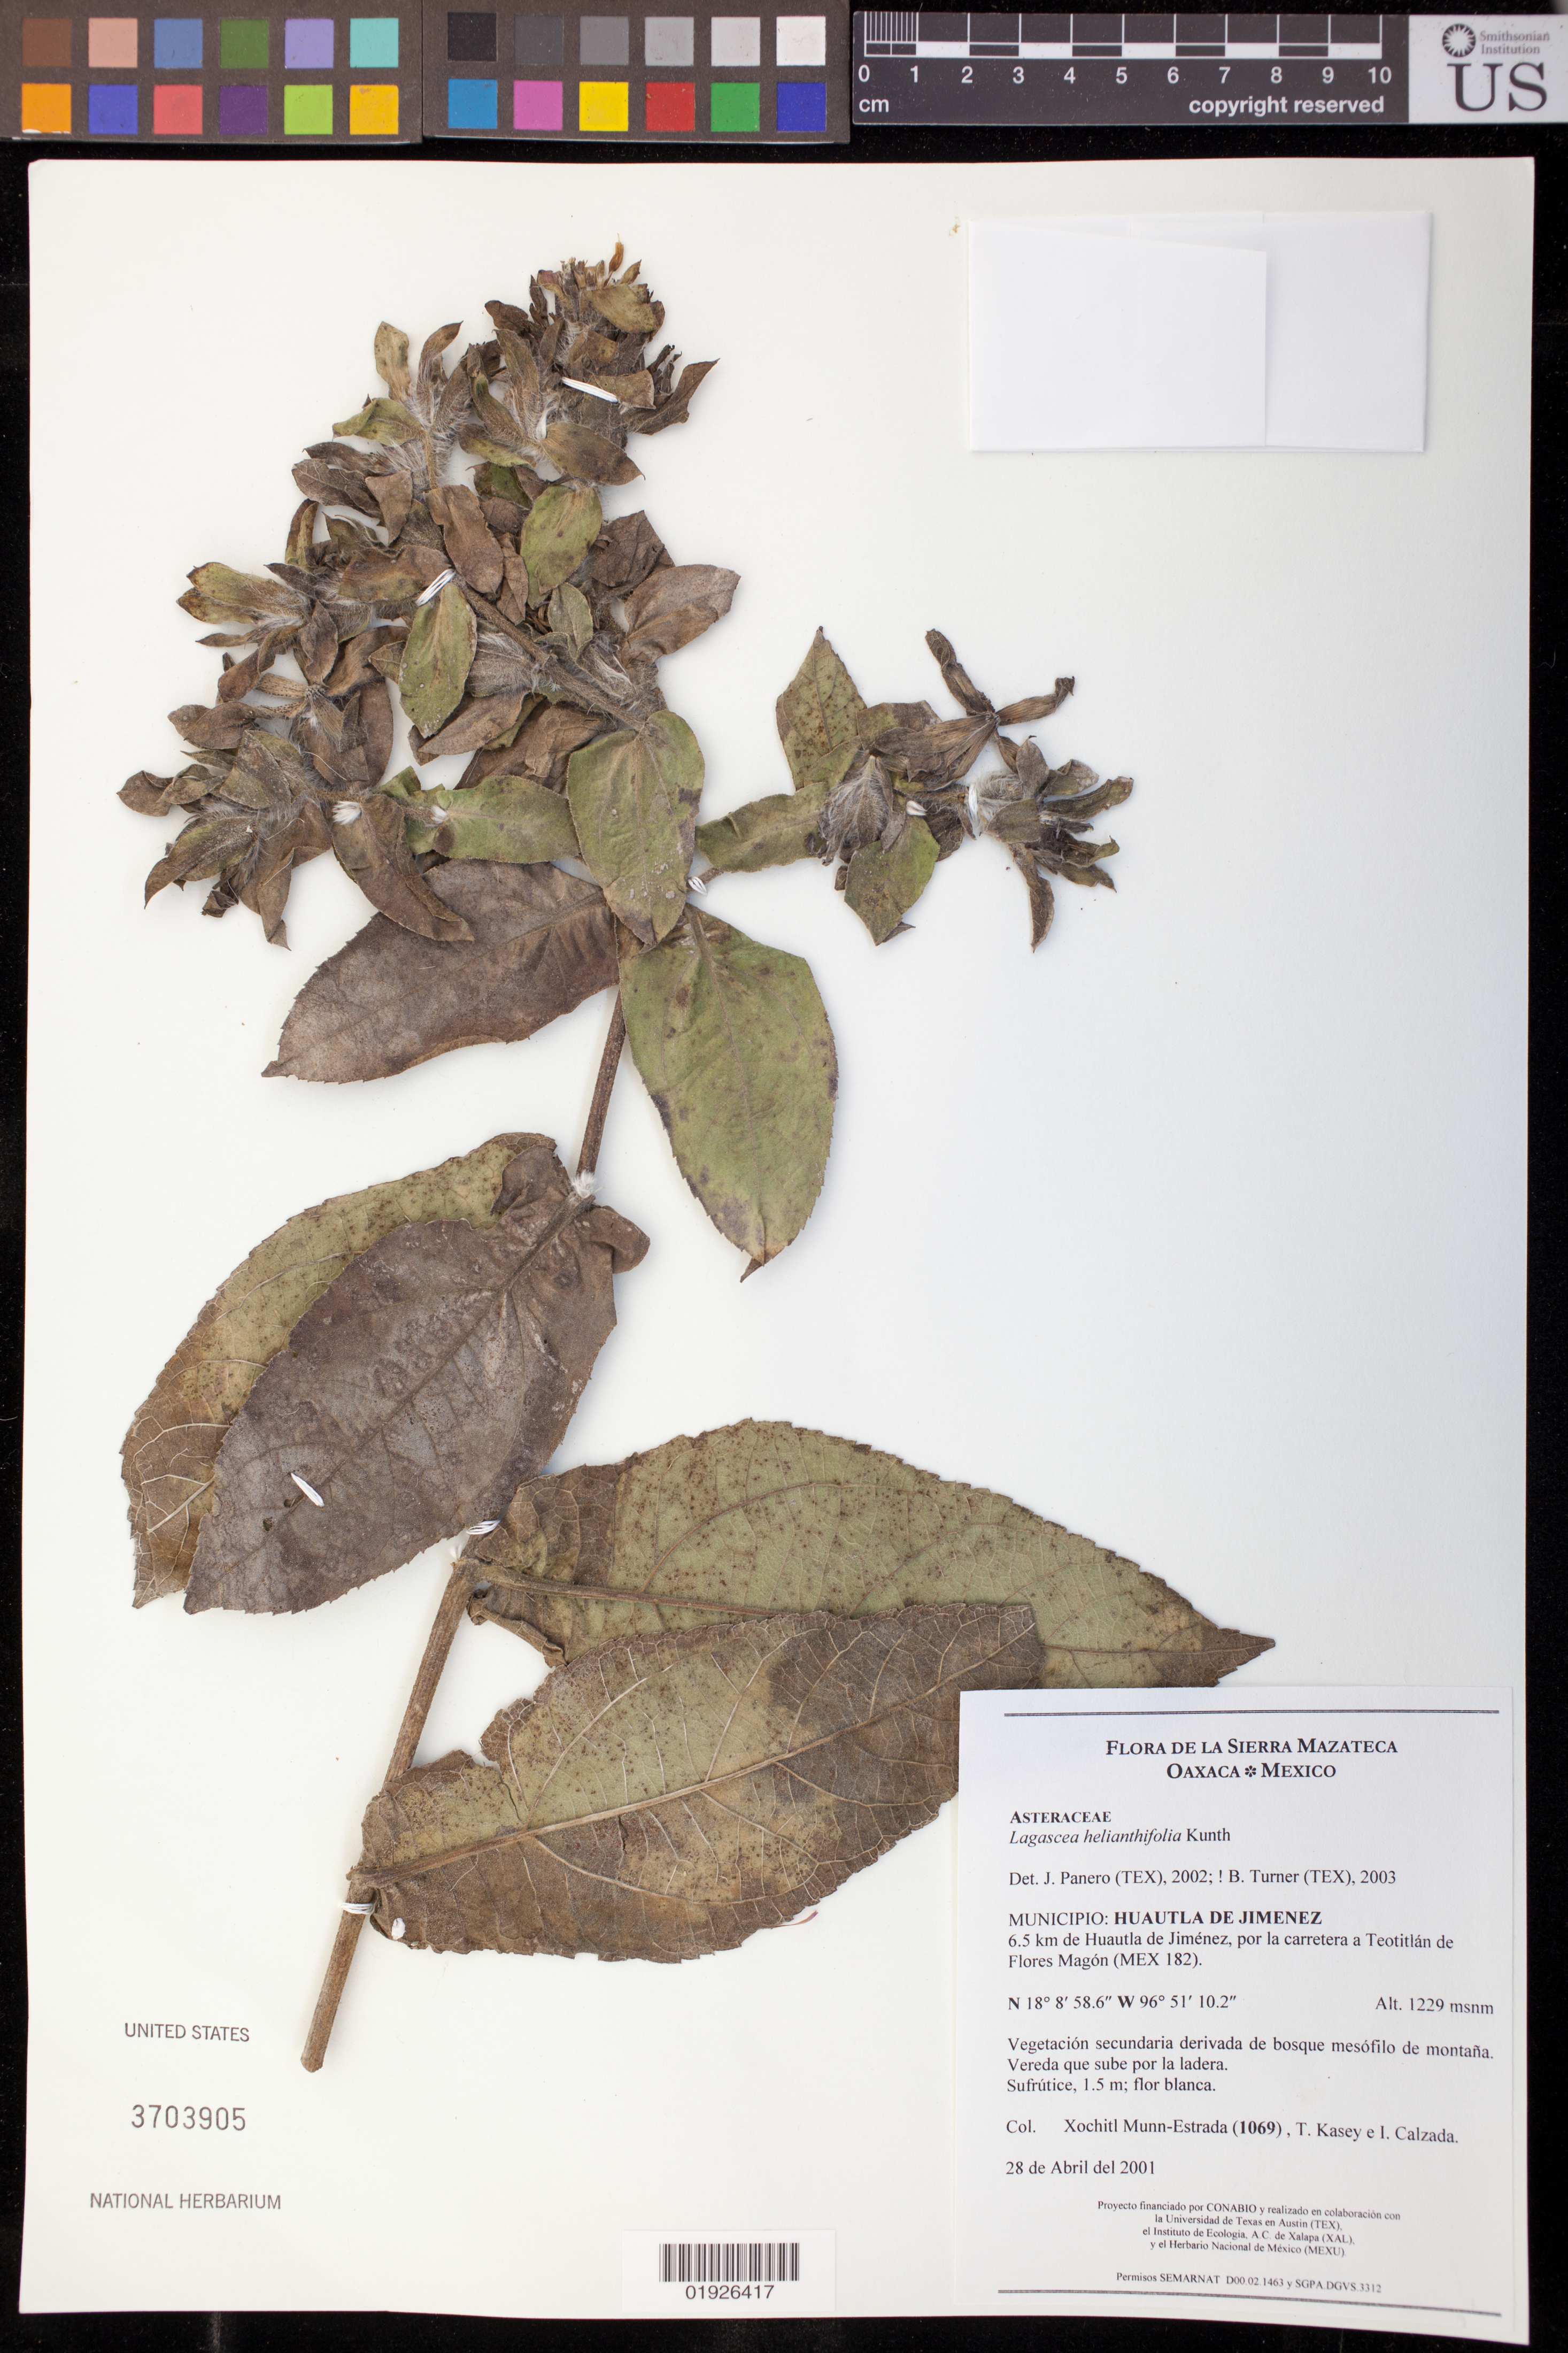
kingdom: Plantae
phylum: Tracheophyta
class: Magnoliopsida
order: Asterales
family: Asteraceae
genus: Lagascea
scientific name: Lagascea helianthifolia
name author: Kunth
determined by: Panero, J. L.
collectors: X. Munn-Estrada, T. Kasey & I. Calzada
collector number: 1069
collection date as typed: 28 de Abril del 2001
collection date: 2001-04-28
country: Mexico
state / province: Oaxaca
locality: Huautla de Jimenez, 6.5 km de Huautla de Jimenez, por la carretera a Teotitlan de Flores Magon (MEX 182).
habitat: Vegetacion secundaria derivada de bosque mesofilo de montana. Vereda que sube por la ladera.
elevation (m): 1229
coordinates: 18 08 58.6 N, 96 51 10.2 W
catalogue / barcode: US 3703905